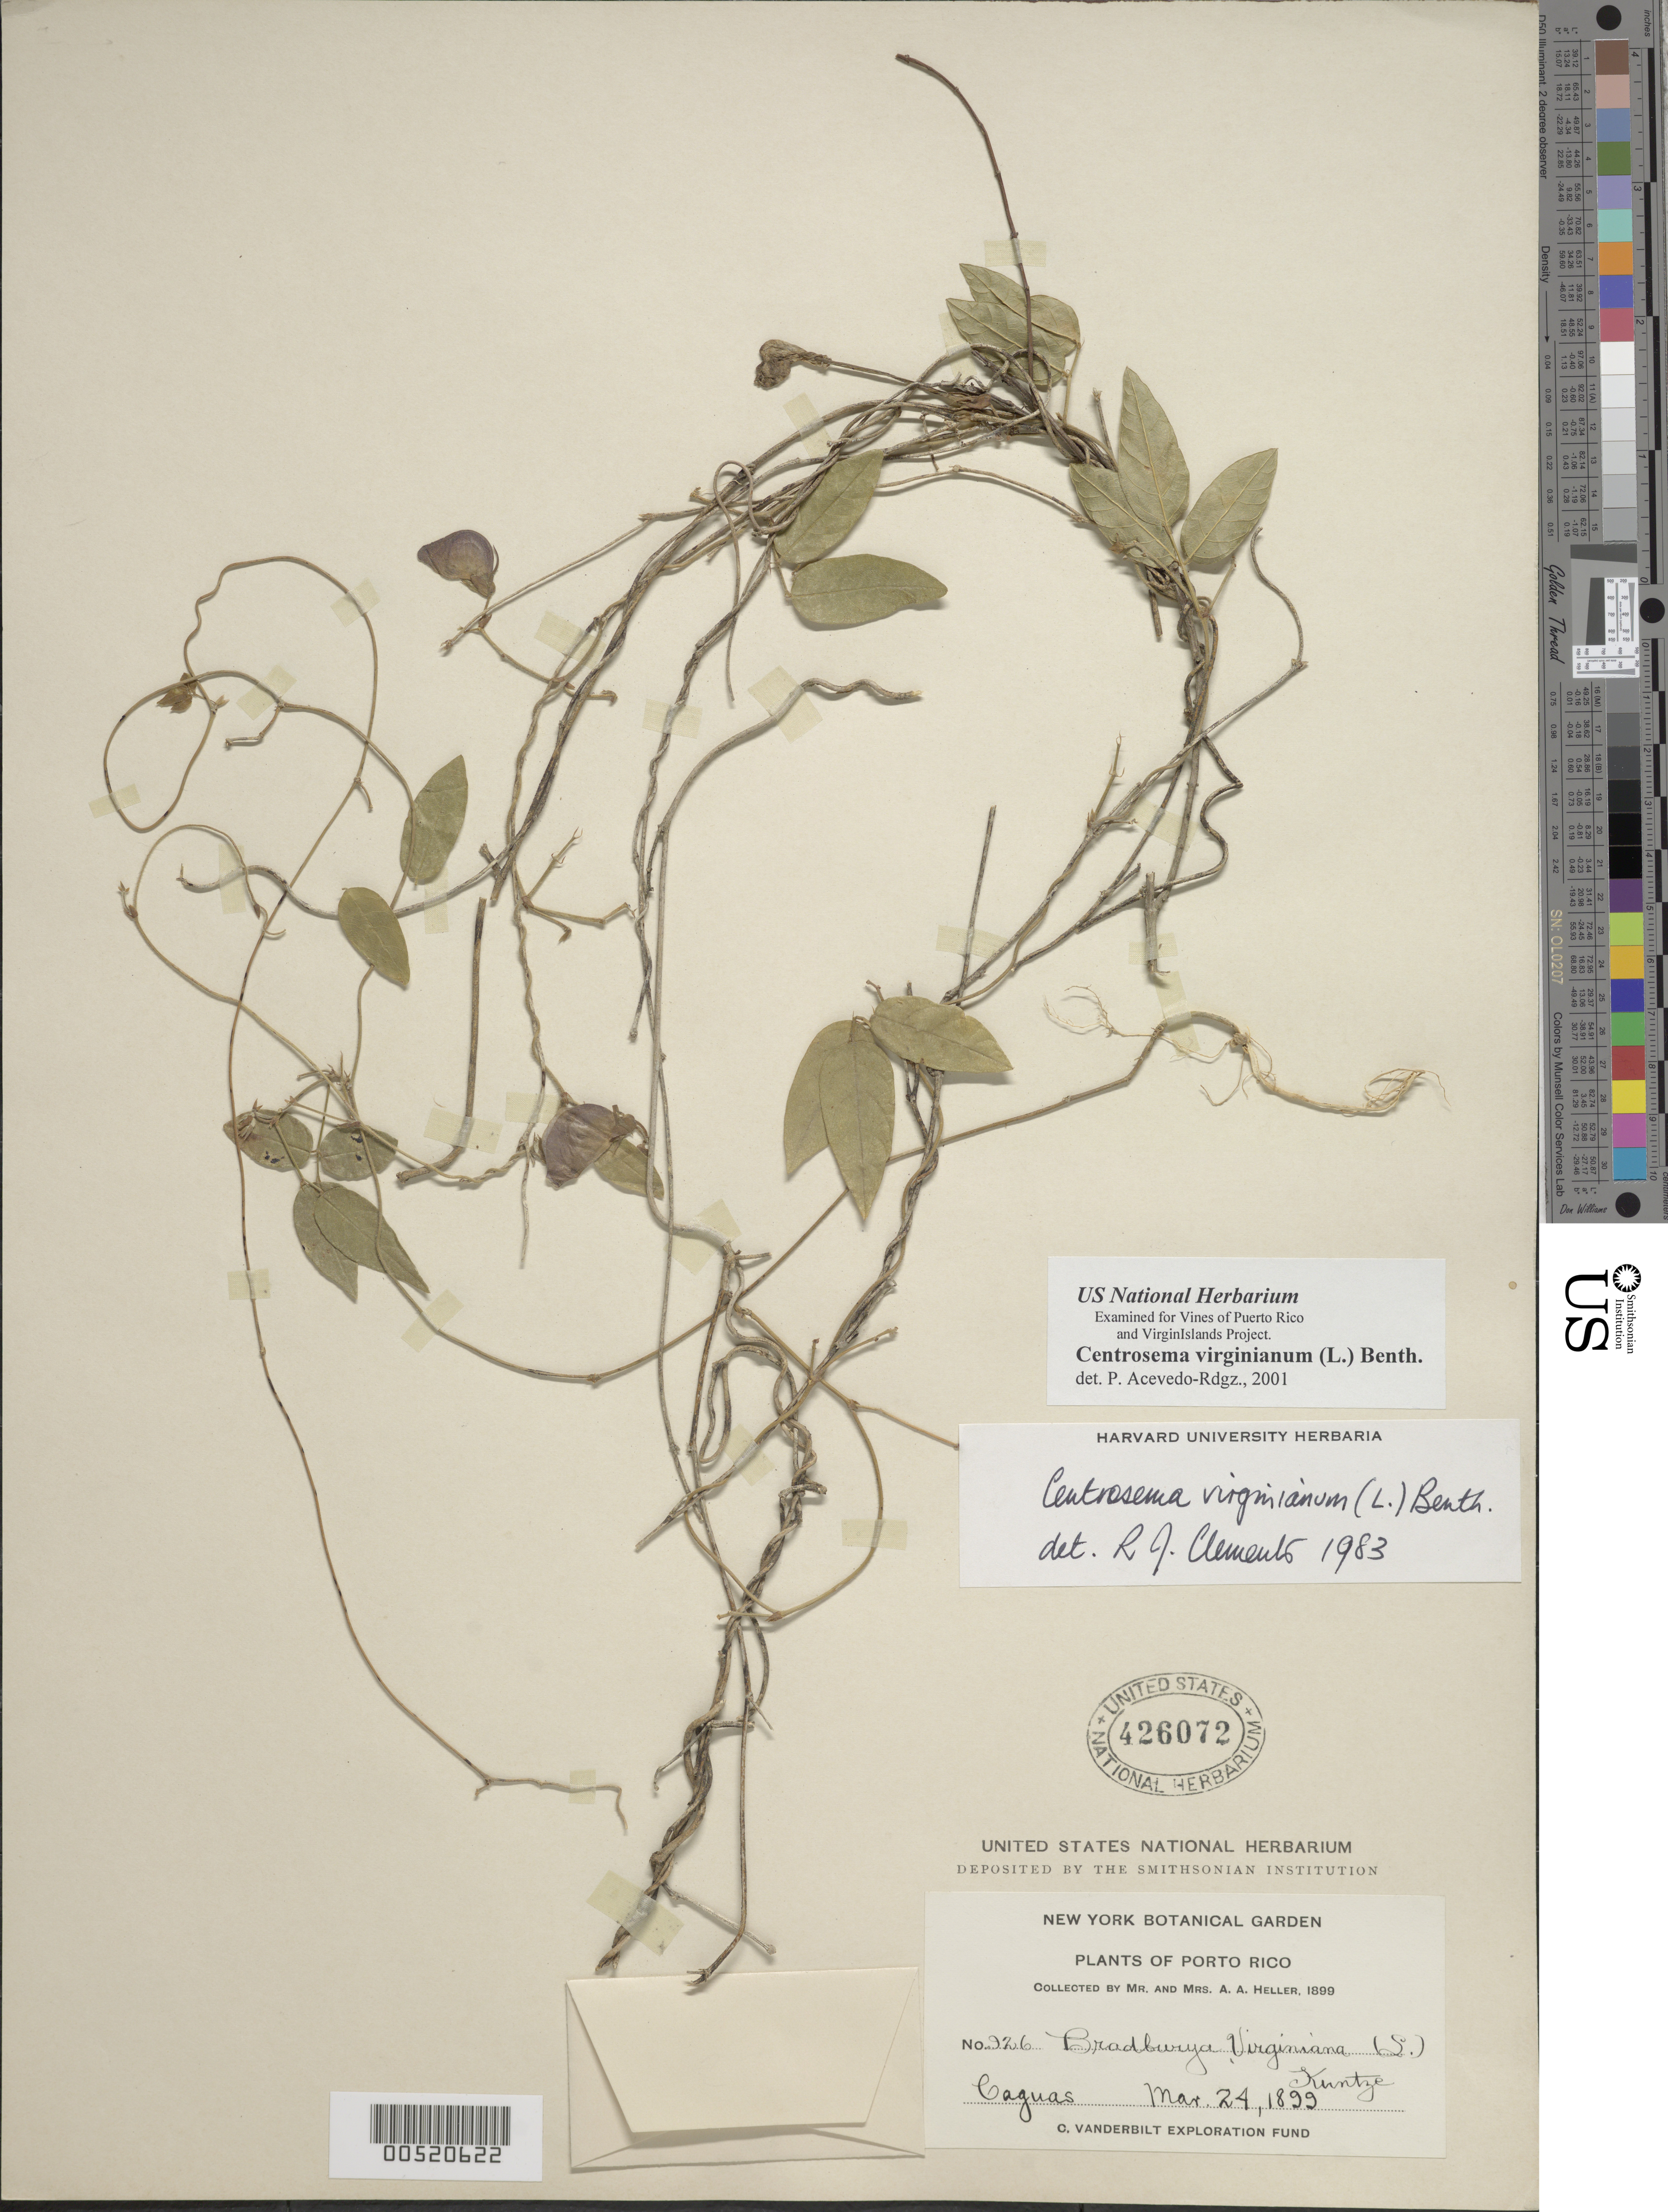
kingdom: Plantae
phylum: Tracheophyta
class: Magnoliopsida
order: Fabales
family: Fabaceae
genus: Centrosema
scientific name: Centrosema virginianum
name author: (L.) Benth.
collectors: A. A. Heller & E. G. Heller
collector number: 926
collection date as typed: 24 Mar 1899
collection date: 1899-03-24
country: Puerto Rico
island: Greater Antilles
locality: Caguas.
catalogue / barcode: US 426072